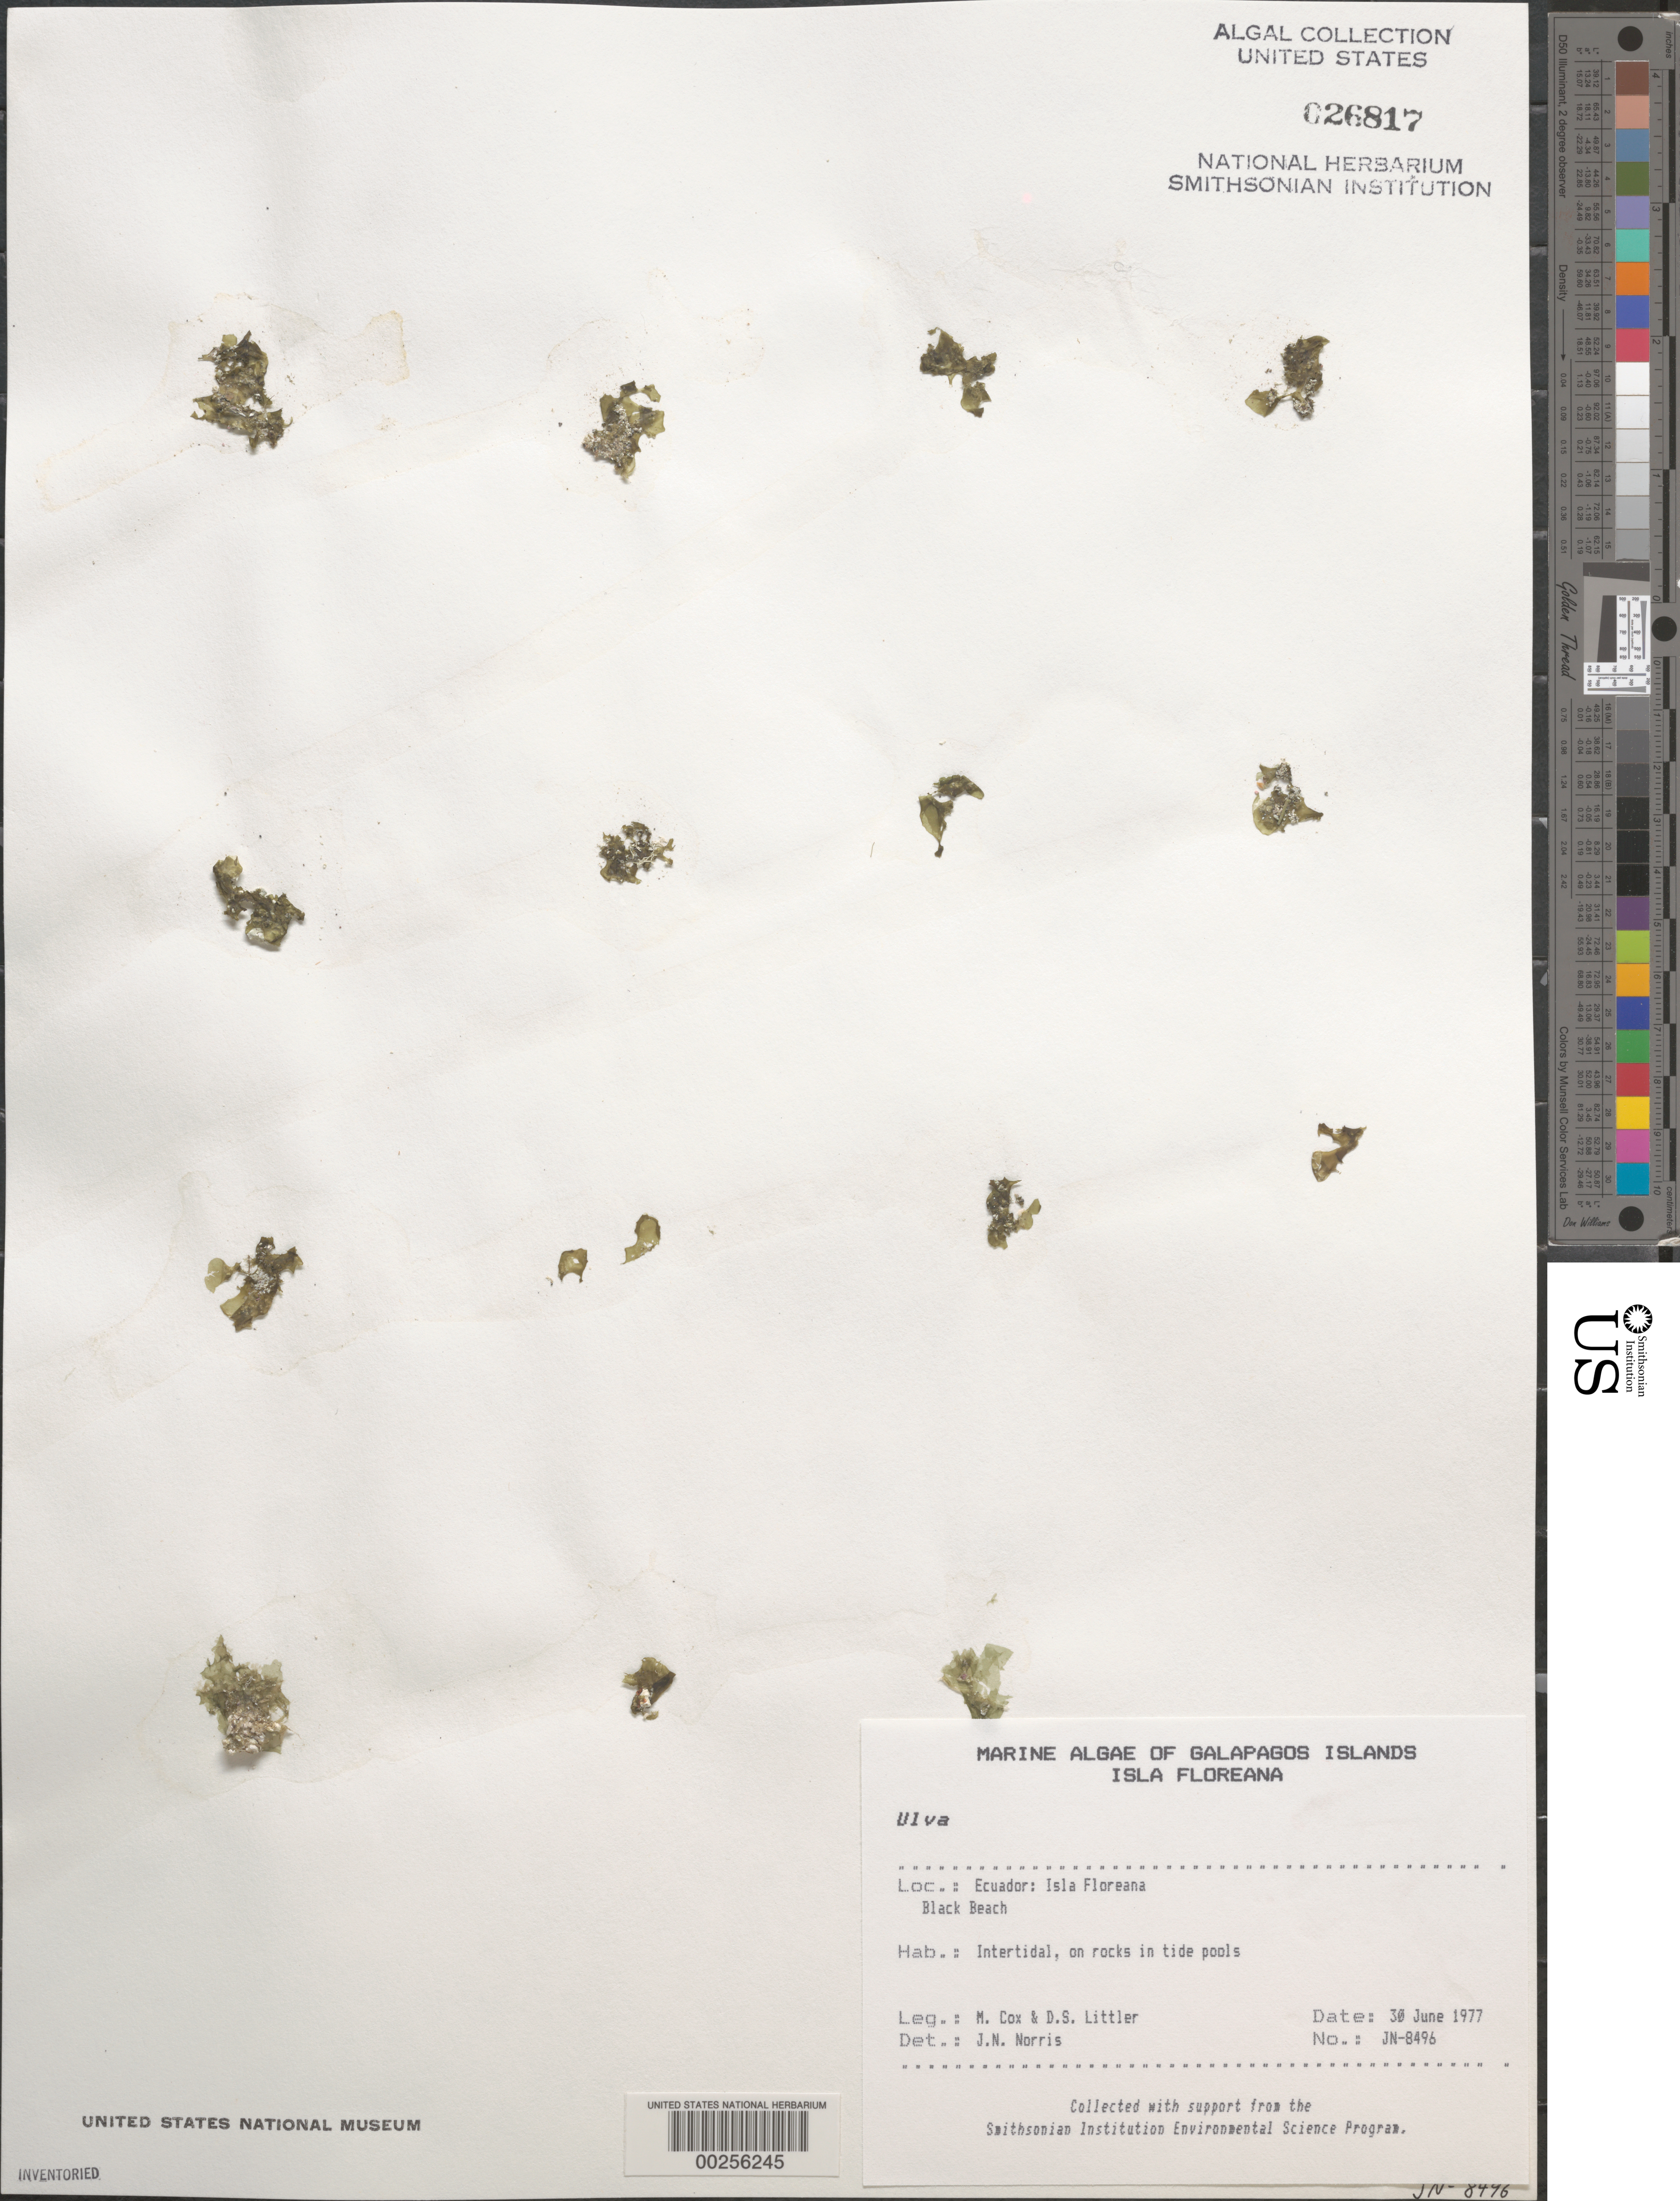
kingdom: Plantae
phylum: Chlorophyta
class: Ulvophyceae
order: Ulvales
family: Ulvaceae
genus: Ulva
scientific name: Ulva sp.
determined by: Norris, James N.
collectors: M. Cox & D. S. Littler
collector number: Jn-8496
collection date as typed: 30 Jun 1977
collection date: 1977-06-30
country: Ecuador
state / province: Colón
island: Floreana [Charles, Santa Maria]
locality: Black Beach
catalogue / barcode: US 26817